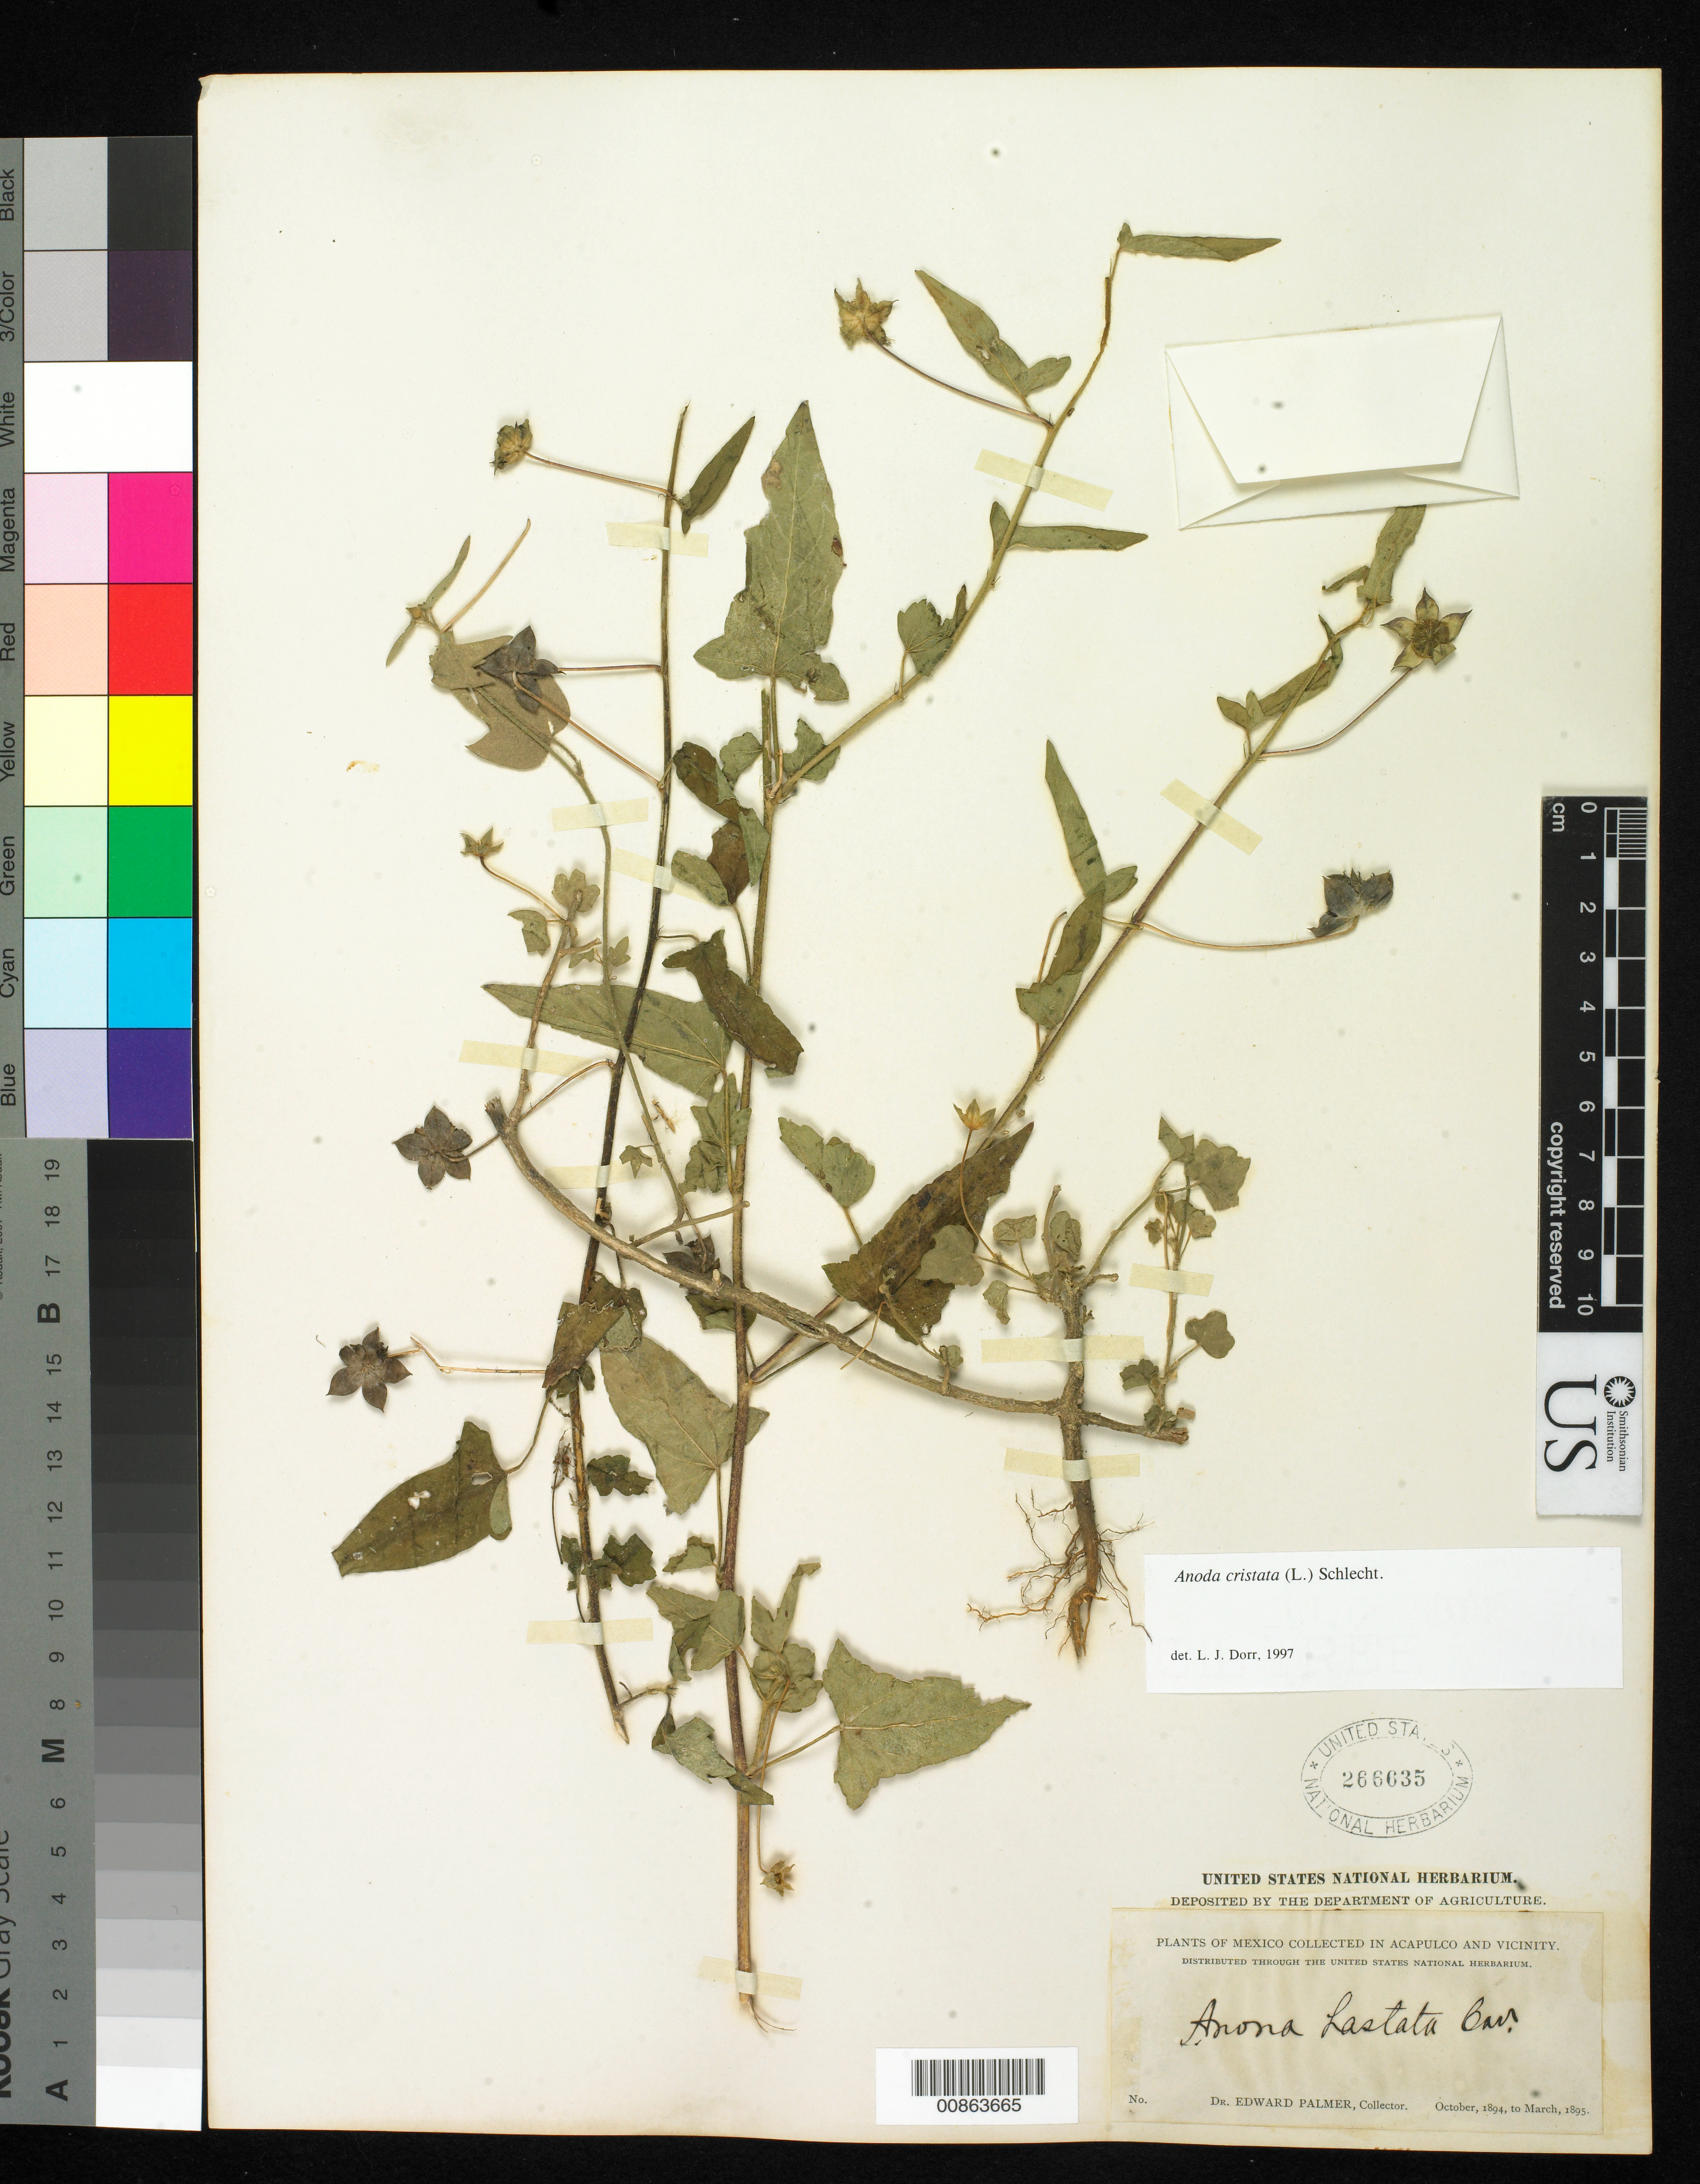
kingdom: Plantae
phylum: Tracheophyta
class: Magnoliopsida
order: Malvales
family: Malvaceae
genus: Anoda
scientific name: Anoda cristata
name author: (L.) Schltdl.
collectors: E. Palmer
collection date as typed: Oct 1894 to -- Mar 1895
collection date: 1894-10/1895-03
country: Mexico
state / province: Guerrero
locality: Acapulco, Guerrero and vicinity.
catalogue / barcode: US 266635